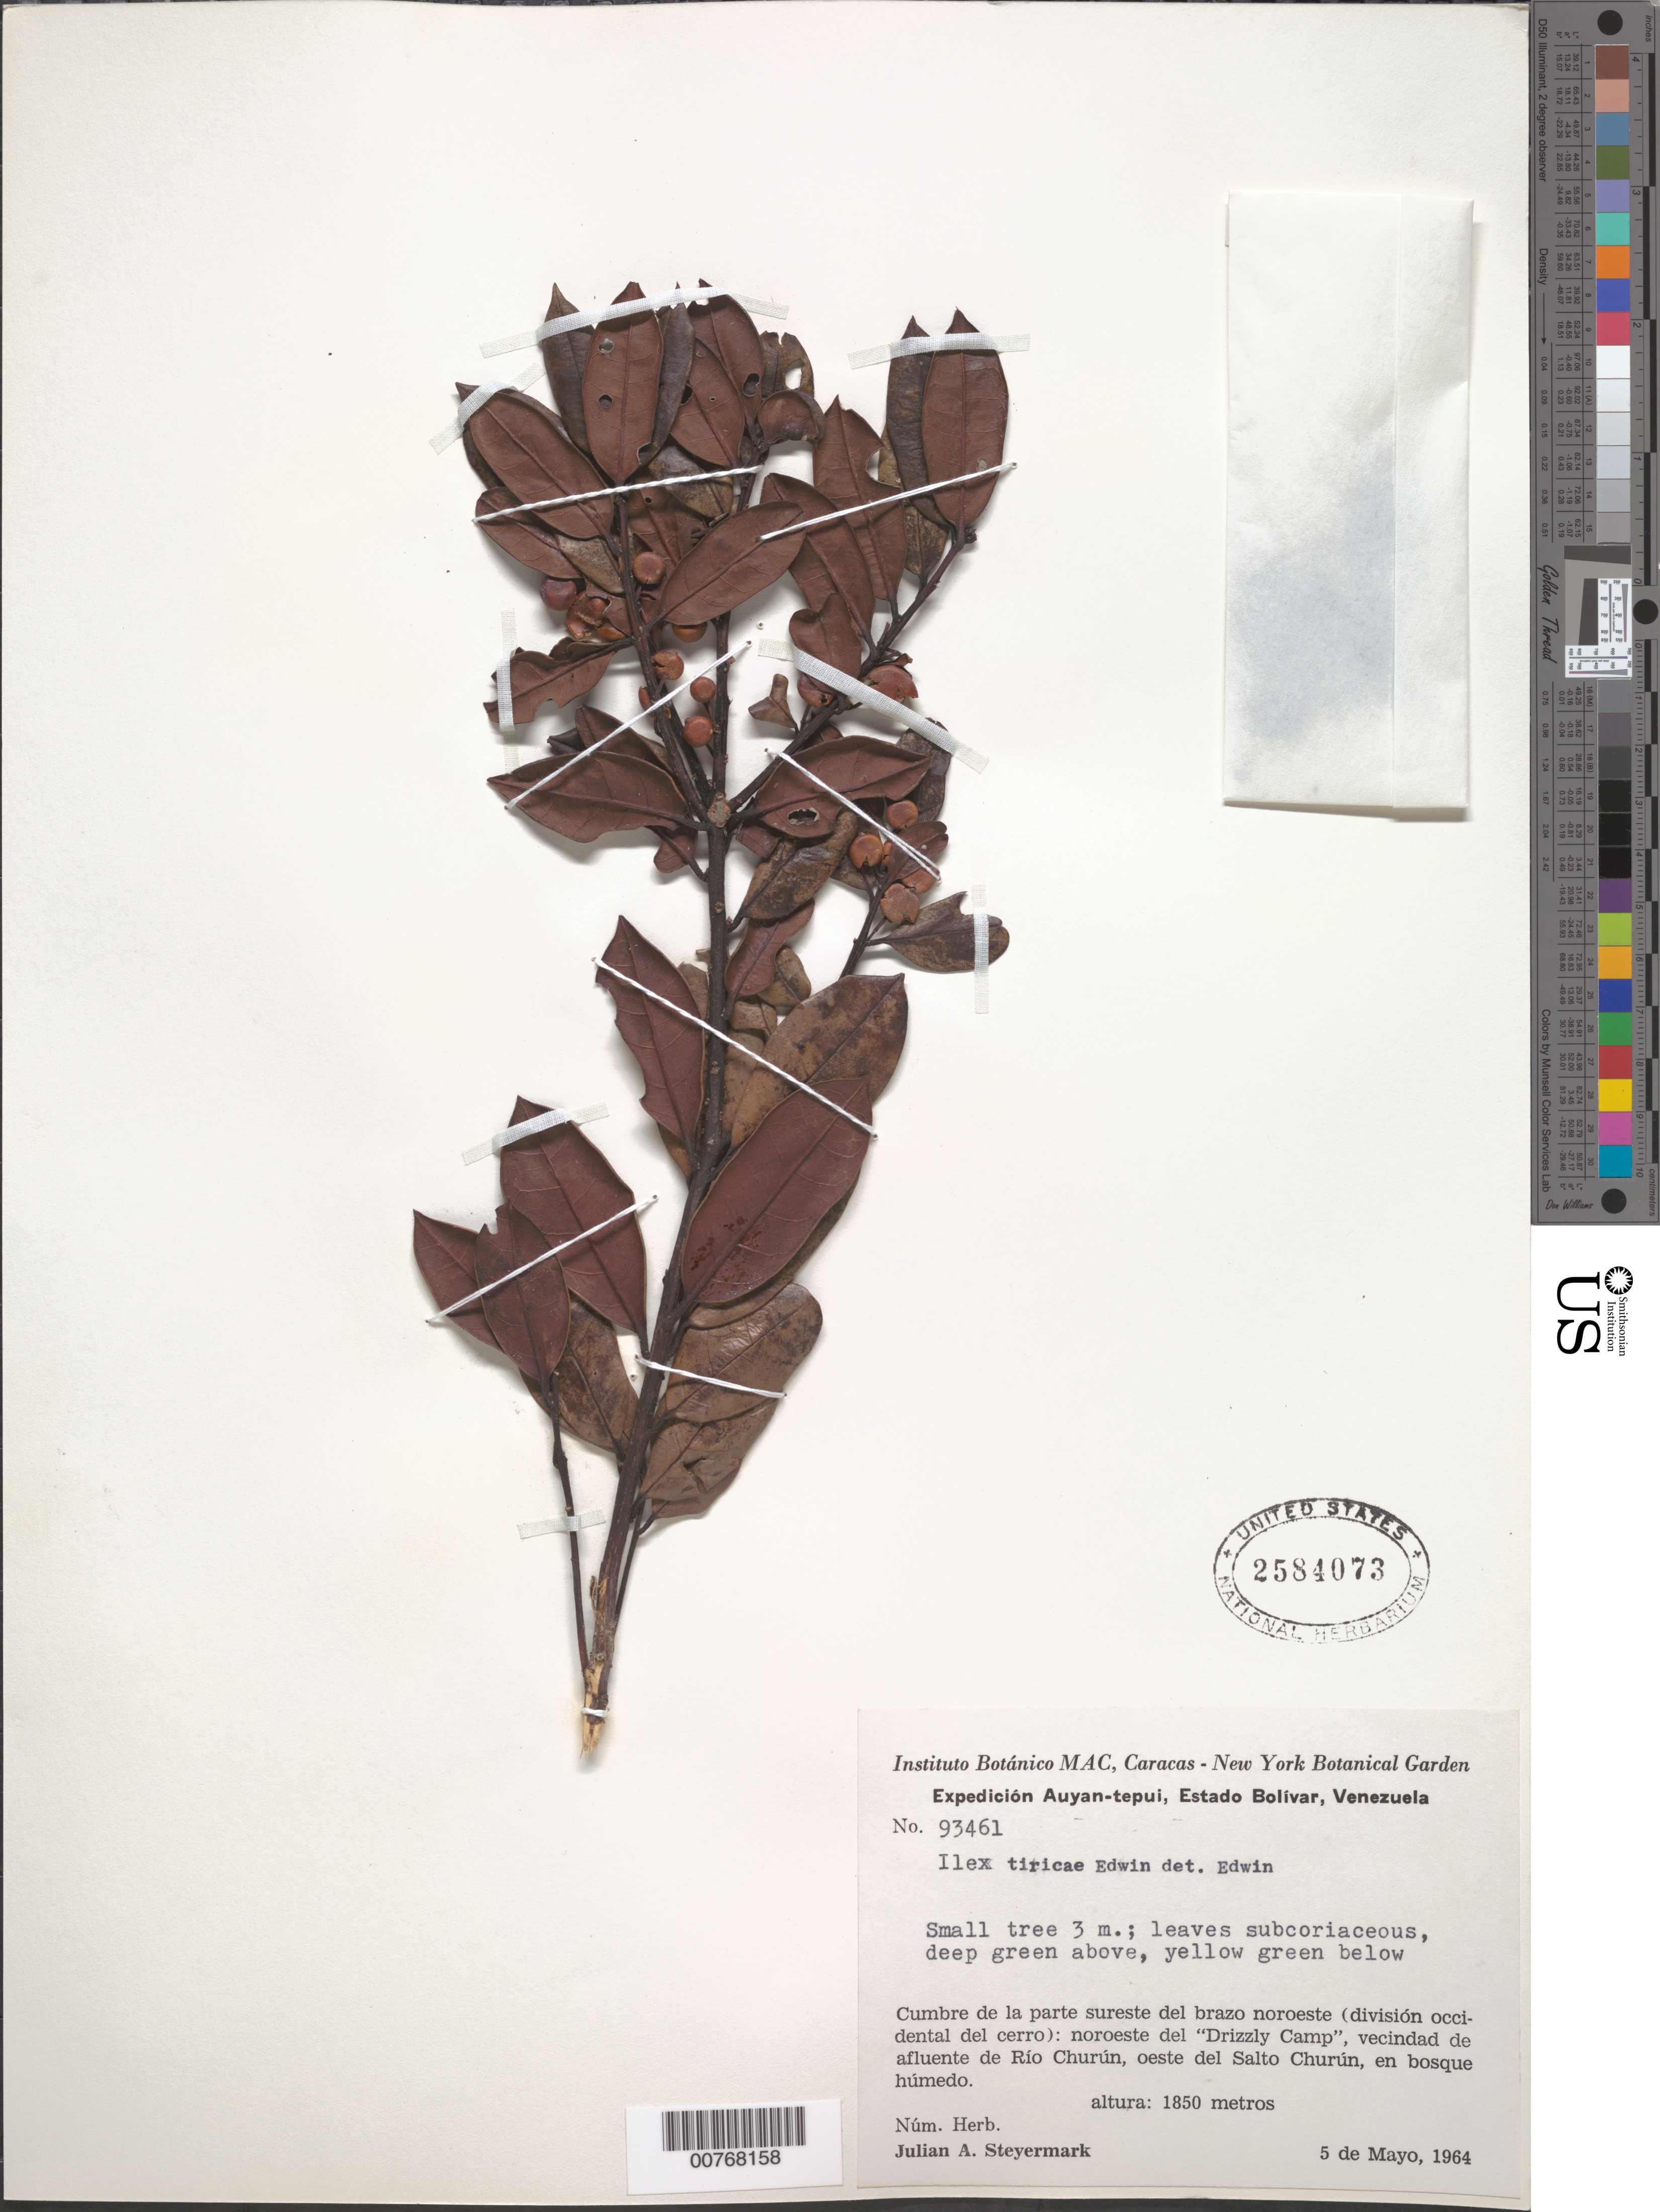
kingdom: Plantae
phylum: Tracheophyta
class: Magnoliopsida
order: Aquifoliales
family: Aquifoliaceae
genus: Ilex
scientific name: Ilex tiricae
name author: Edwin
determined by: Edwin, G.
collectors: J. Steyermark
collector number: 93461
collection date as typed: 5-May-64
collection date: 1964-05-05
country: Venezuela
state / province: Bolívar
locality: Auyan-tepuí; cumbre de la parte sureste del brazo noroeste (división occidental del cerro): noroeste del "Drizzly Camp," vecindad de afluente de Río Churún, oeste del Salto Churún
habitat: Humid forest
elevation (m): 1850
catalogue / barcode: US 2584073